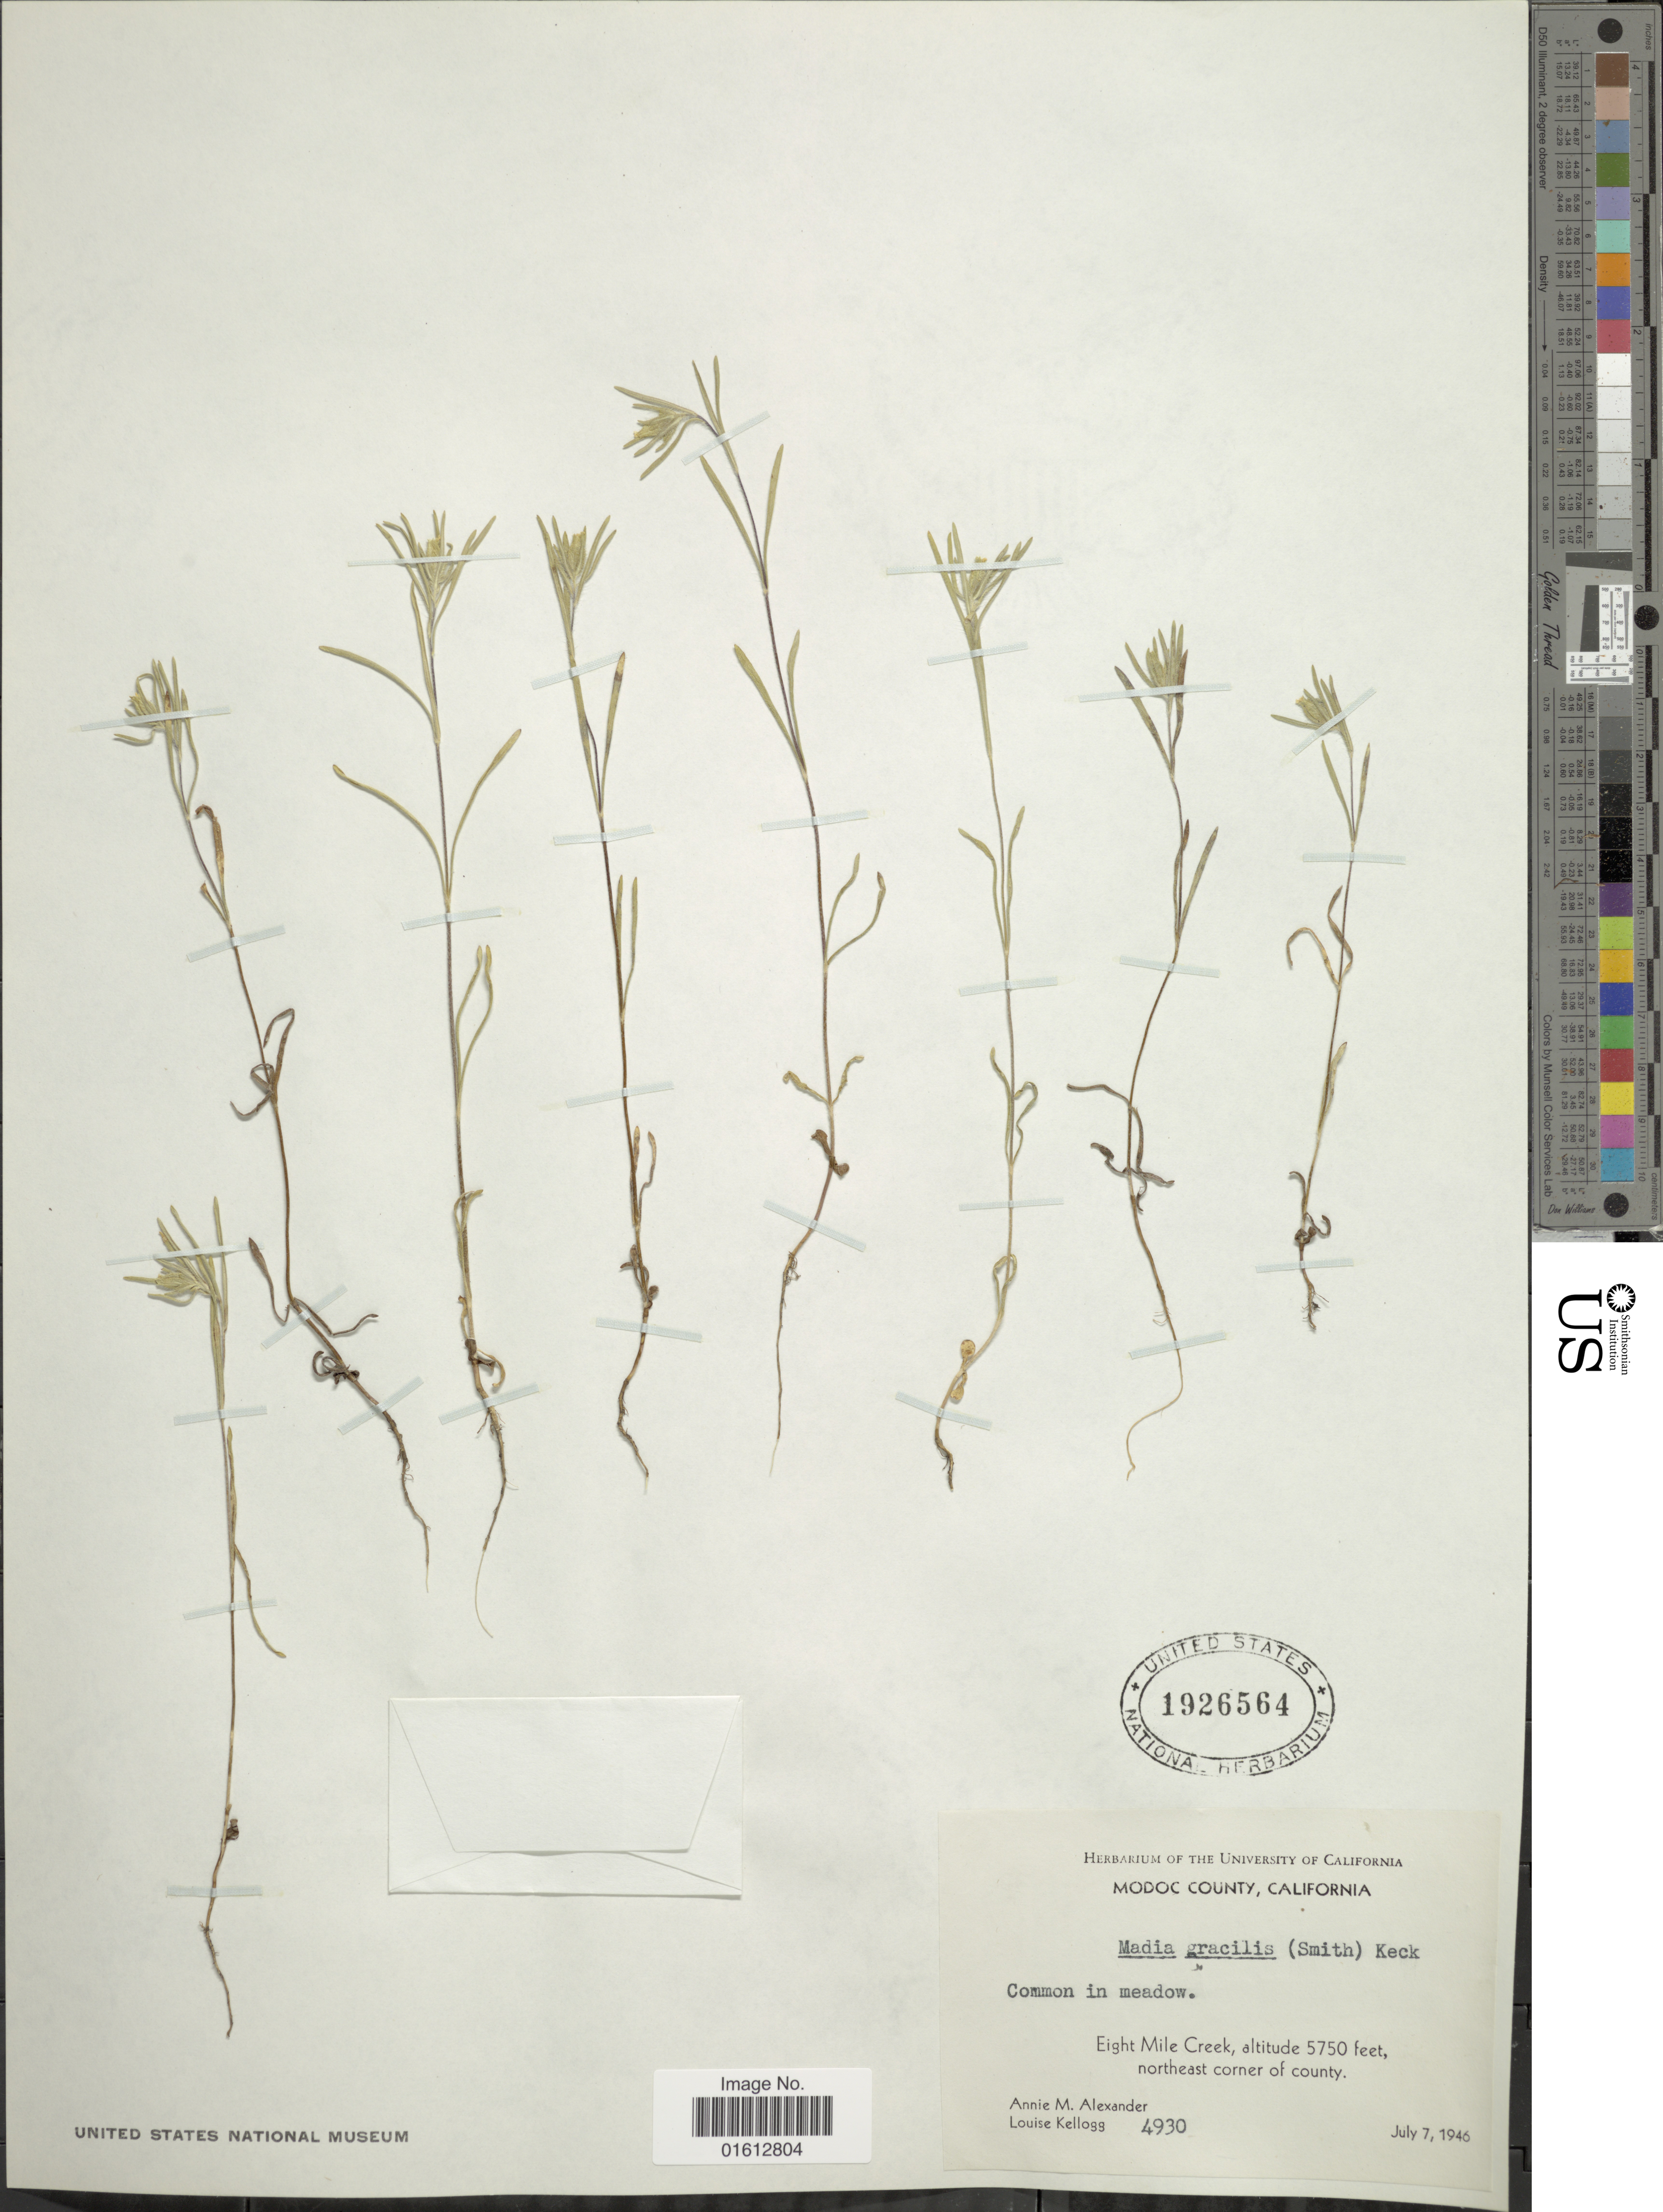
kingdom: Plantae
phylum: Tracheophyta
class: Magnoliopsida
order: Asterales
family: Asteraceae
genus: Madia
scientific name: Madia gracilis subsp. gracilis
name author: (Sm.) D.D. Keck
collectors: A. M. Alexander & L. Kellogg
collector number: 4930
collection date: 1946-07-07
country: United States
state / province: California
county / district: Modoc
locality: California, Modoc County, Eight Mile Creek, northeast corner of county.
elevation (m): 1753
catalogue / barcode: US 1926564